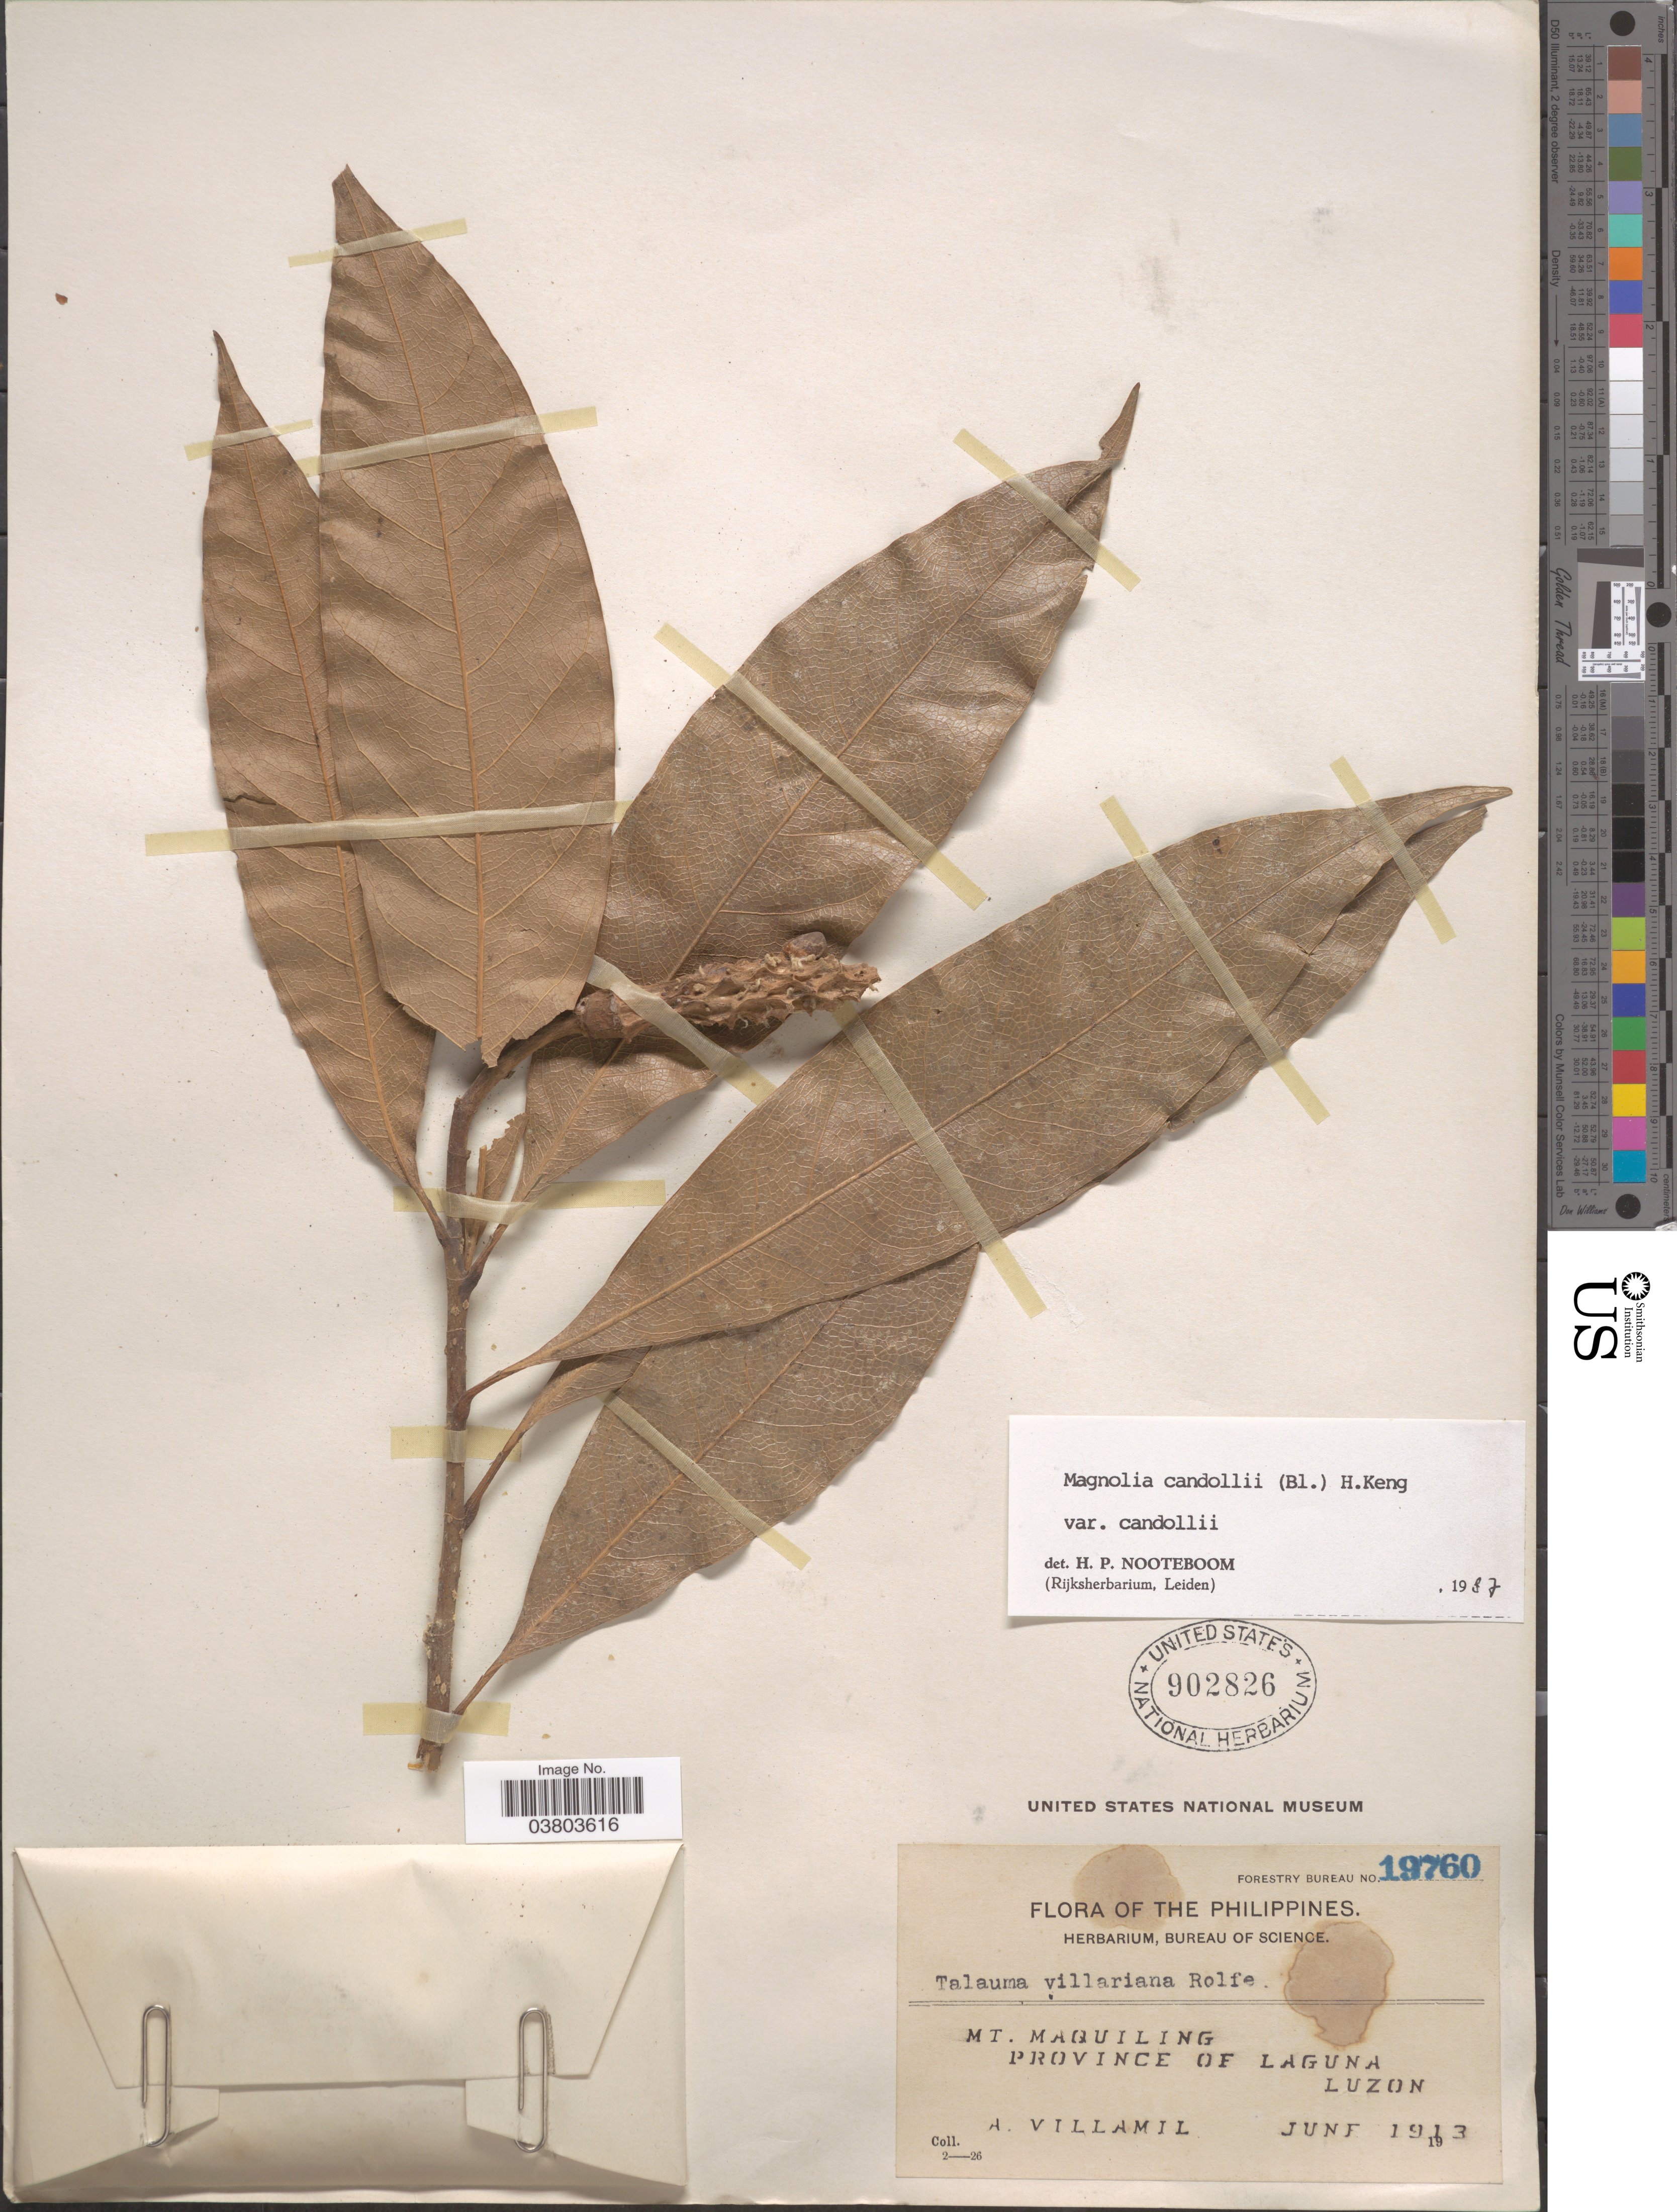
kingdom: Plantae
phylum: Tracheophyta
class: Magnoliopsida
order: Magnoliales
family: Magnoliaceae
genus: Magnolia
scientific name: Magnolia candollei var. candollei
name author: Link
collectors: A. Villamil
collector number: Forestry Bureau 19760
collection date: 1913-06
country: Philippines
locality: Mt. Maquiling. Province of Laguna. Luzon.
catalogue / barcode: US 902826